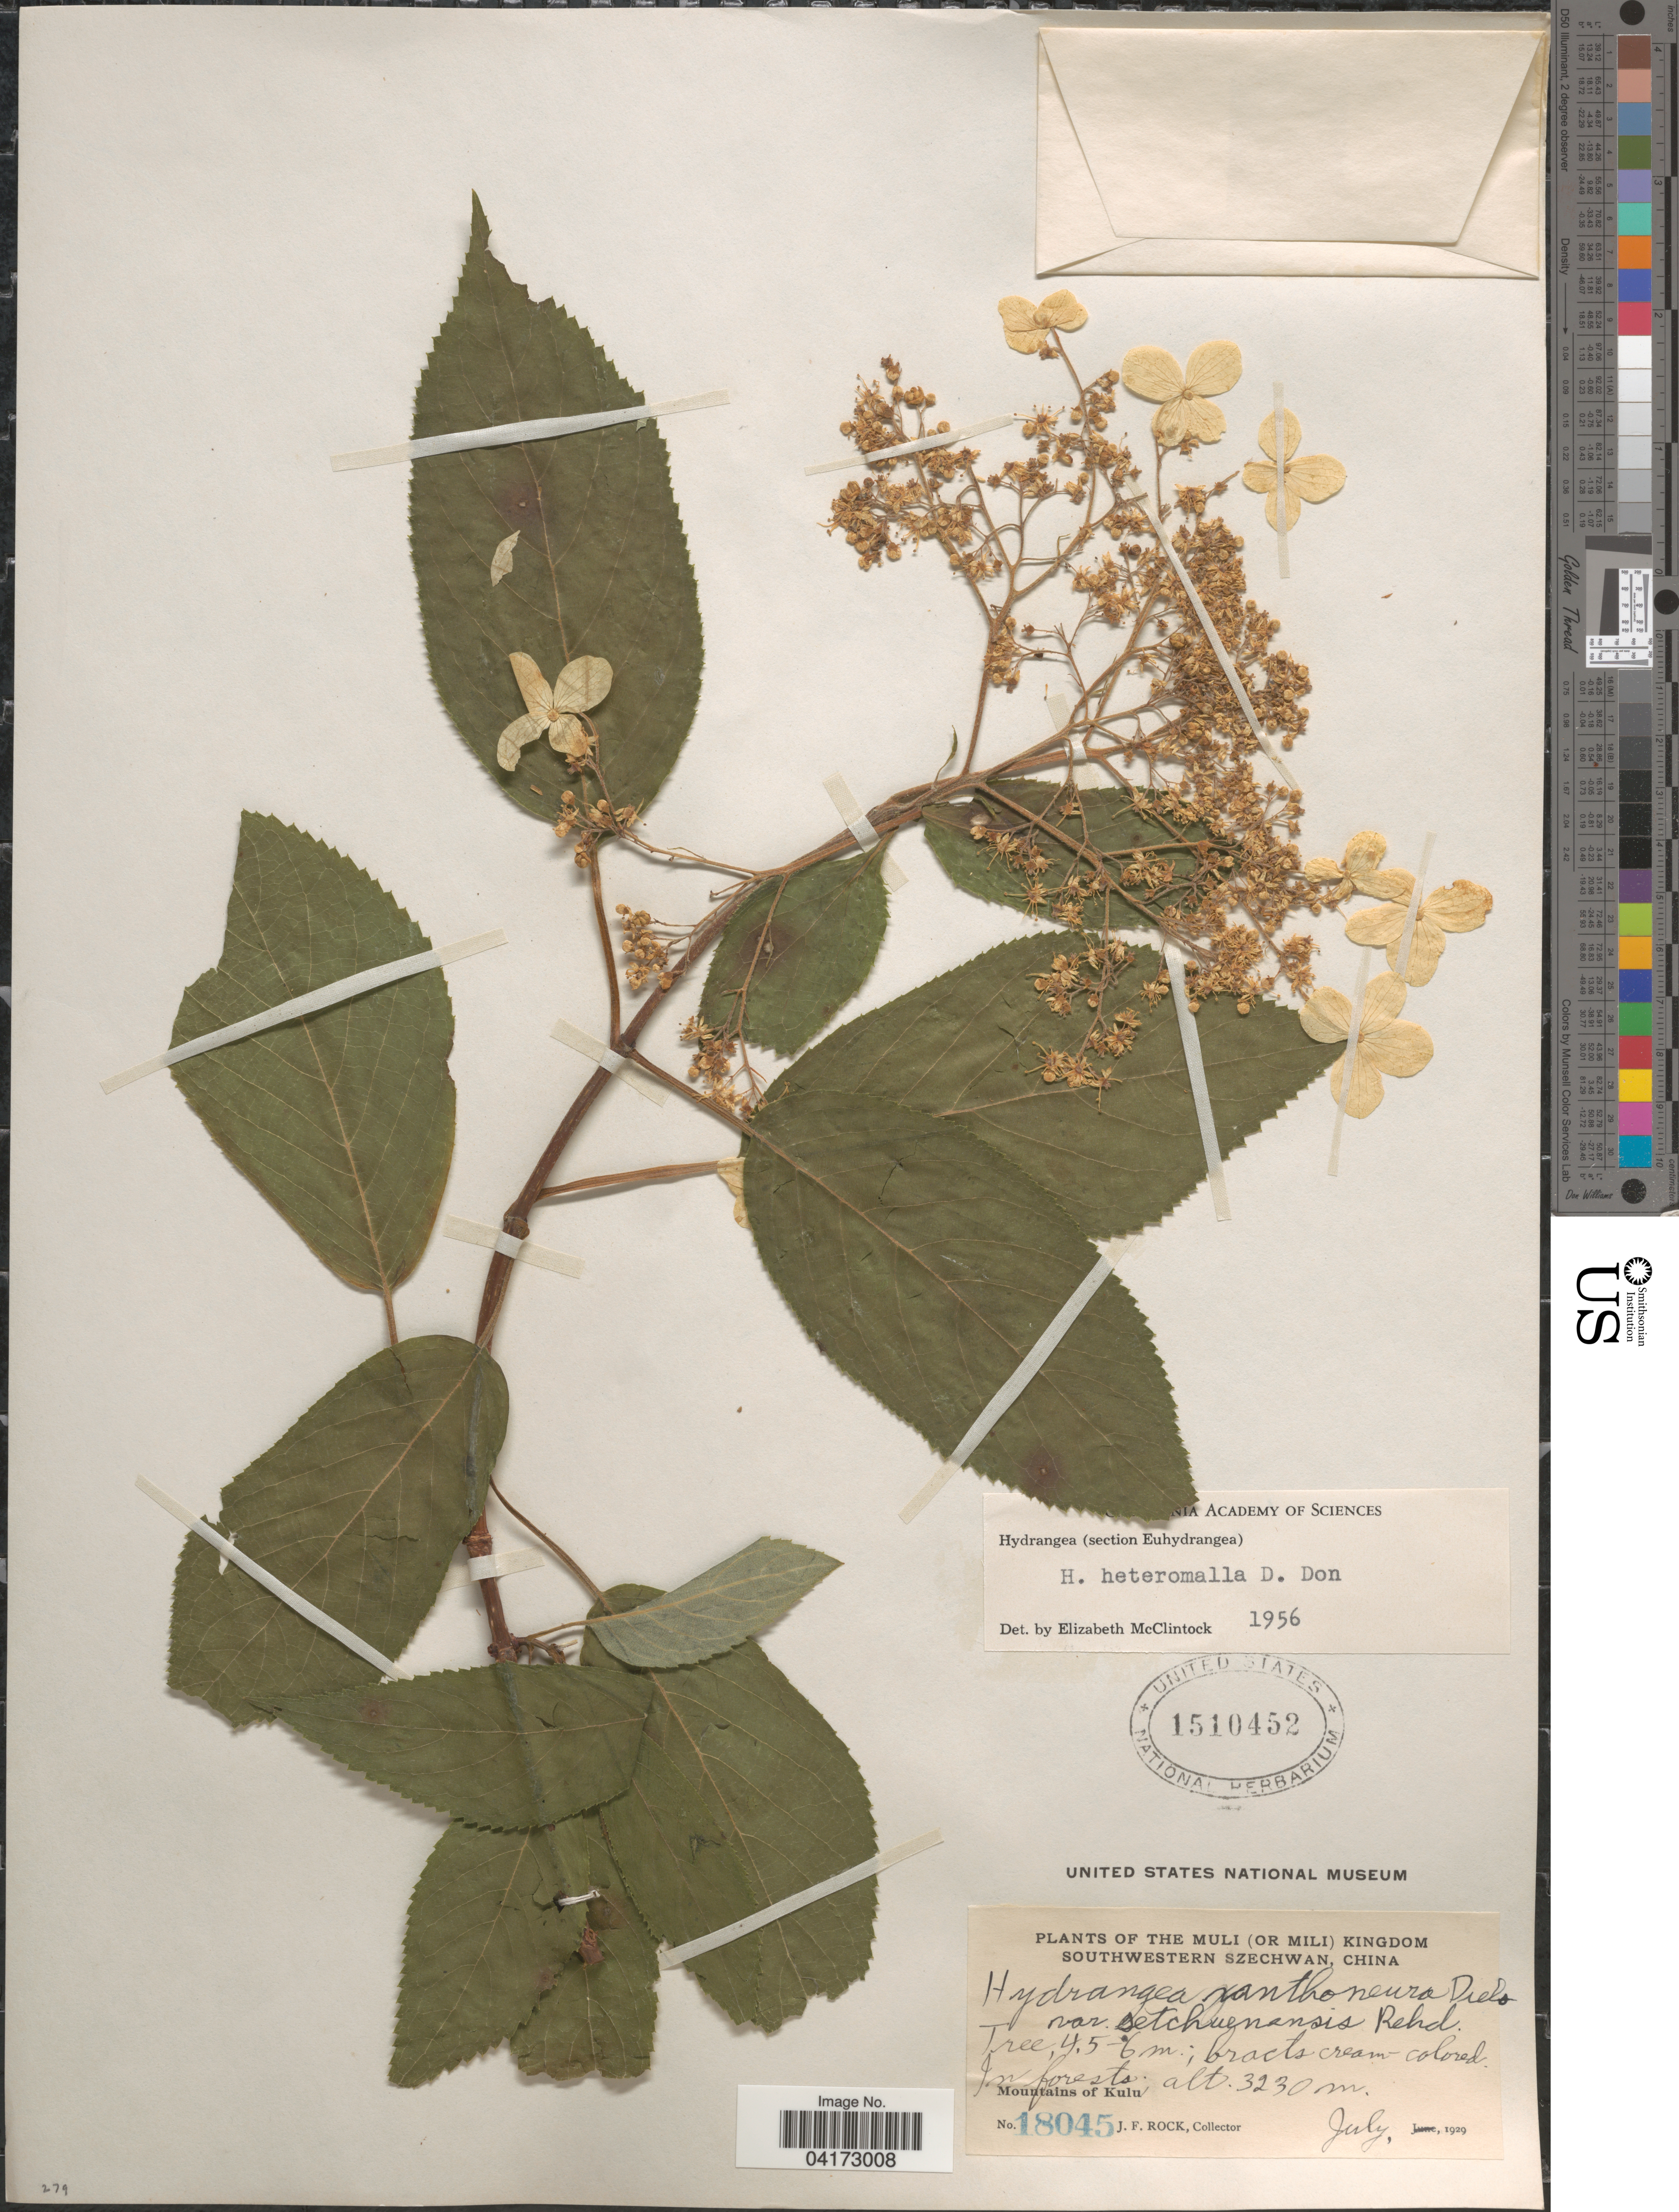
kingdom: Plantae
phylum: Tracheophyta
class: Magnoliopsida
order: Cornales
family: Hydrangeaceae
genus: Hydrangea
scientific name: Hydrangea heteromalla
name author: D. Don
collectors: J. Rock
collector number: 18045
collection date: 1929-07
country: China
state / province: Sichuan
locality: The Muli (or Mili) Kingdom Southwestern Szechwan. Mountains of Kulu.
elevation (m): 3230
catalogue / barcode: US 1510452